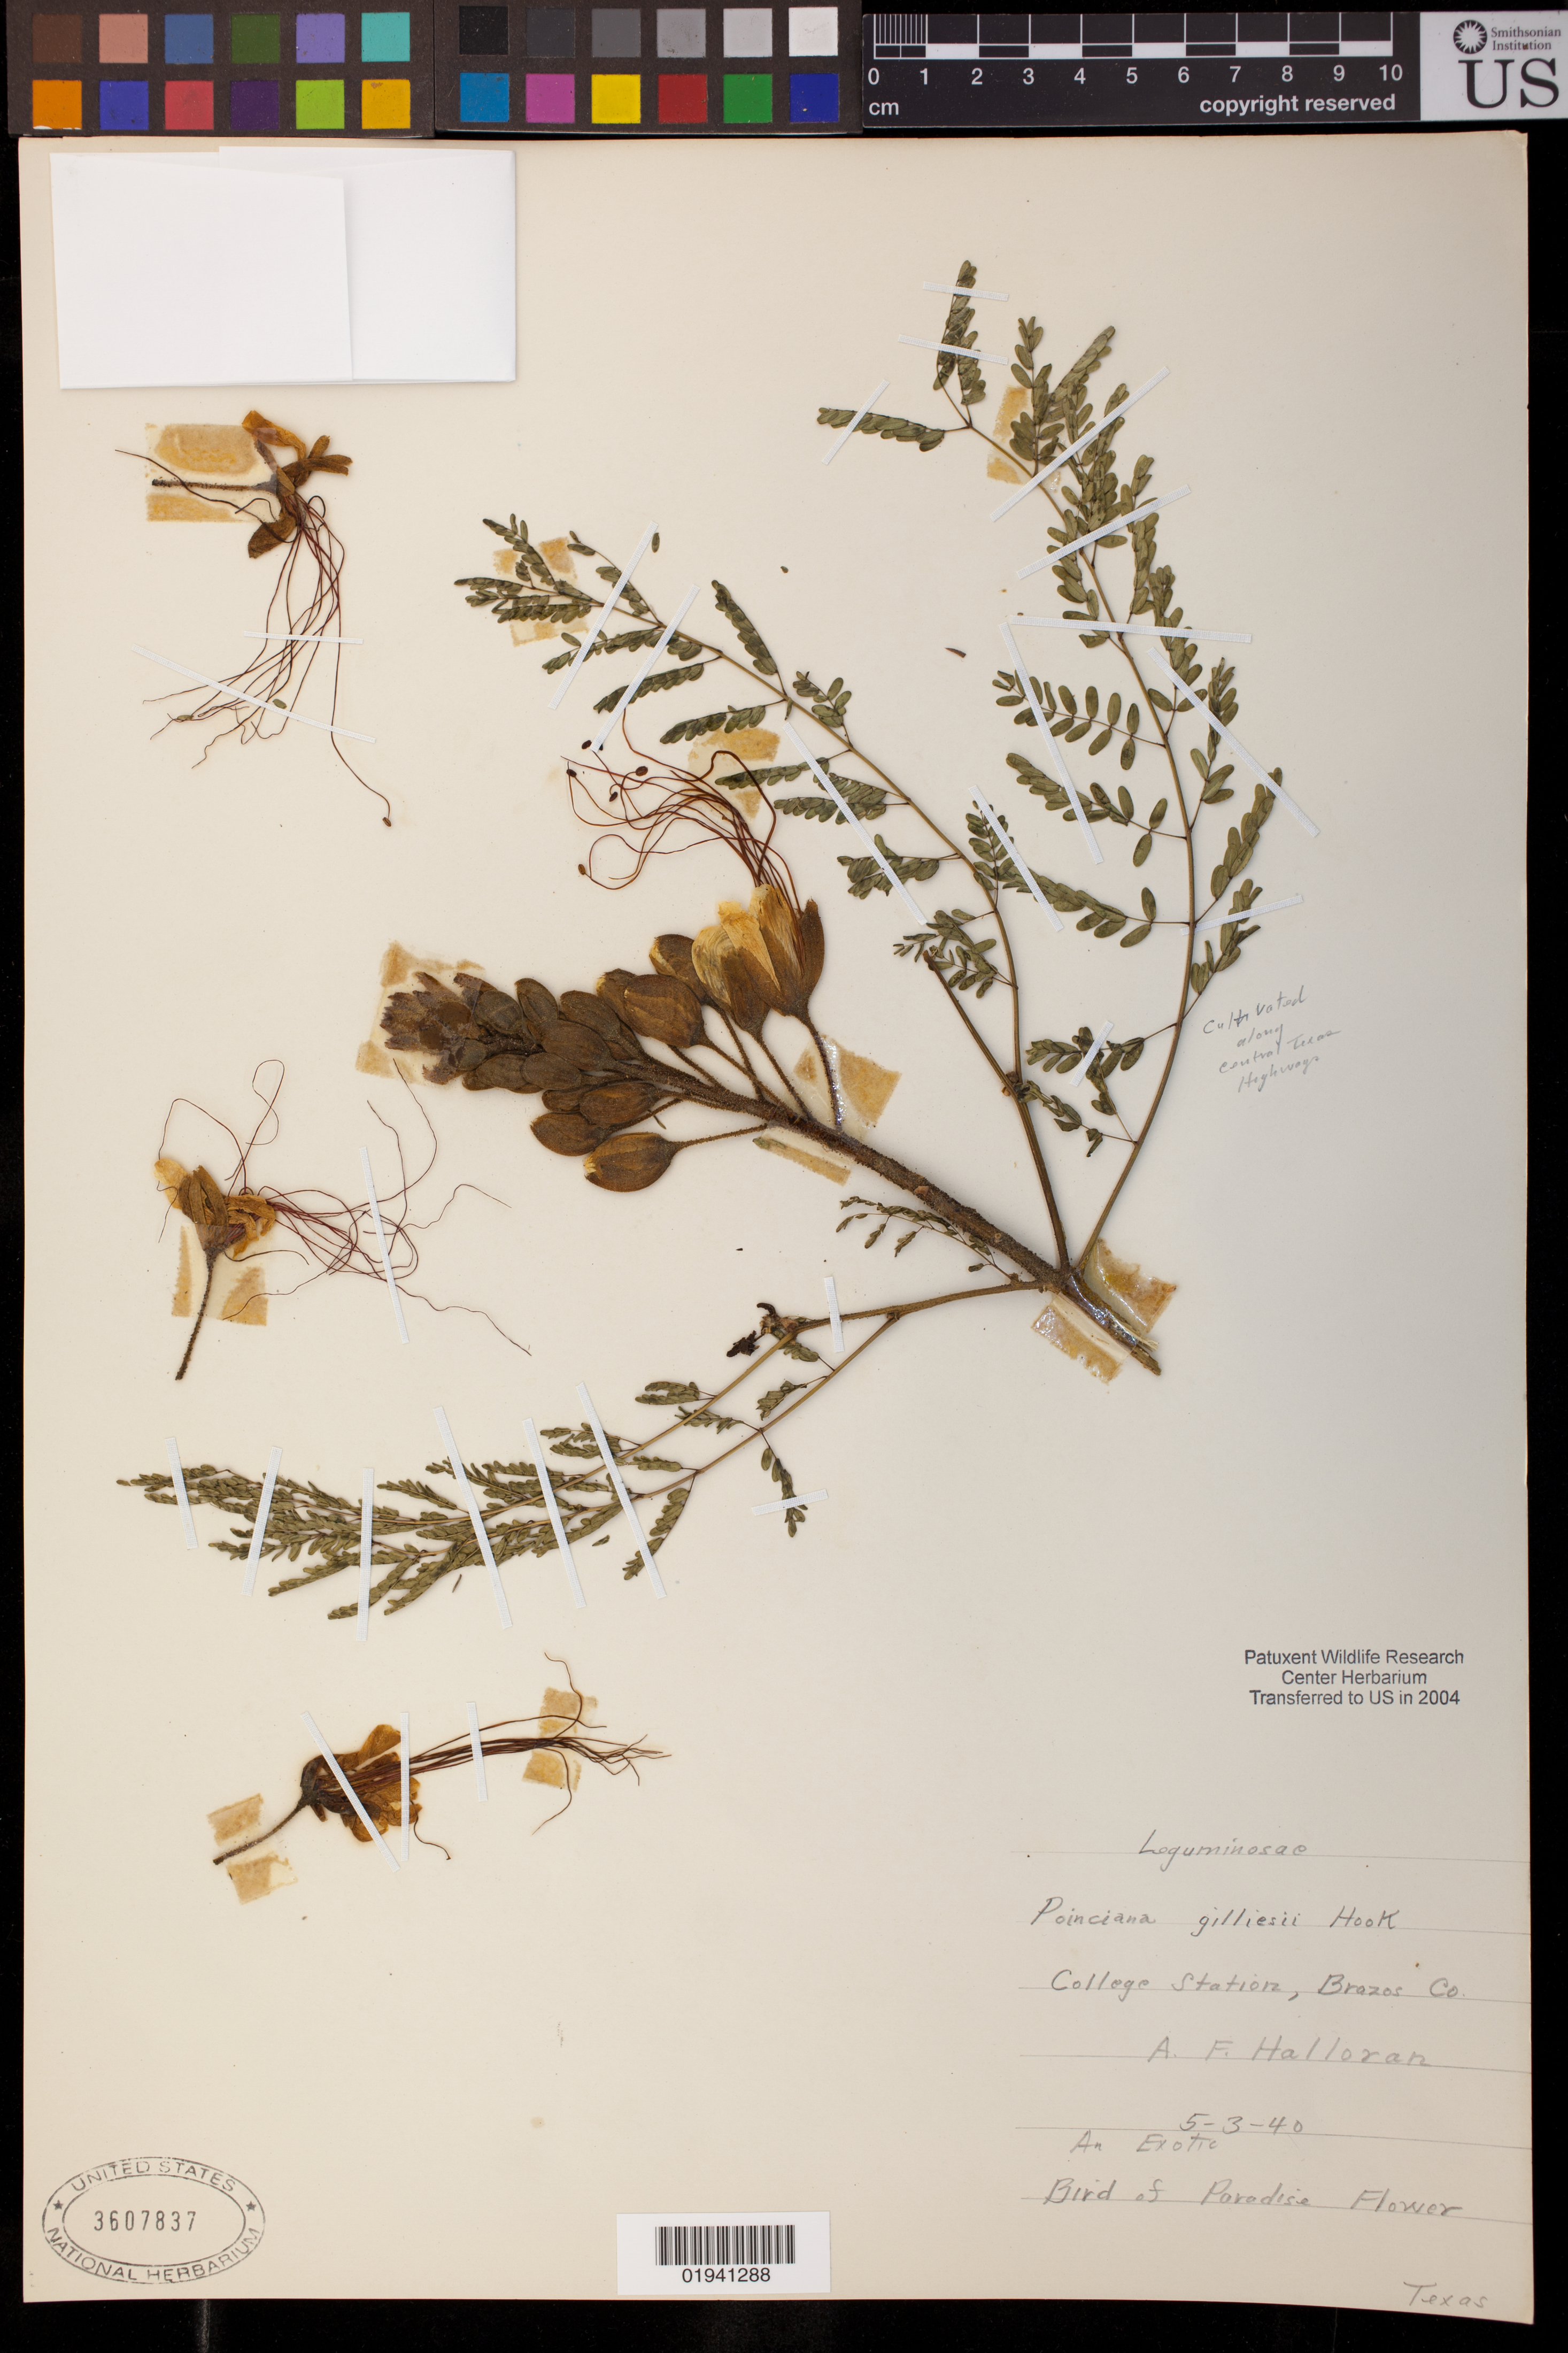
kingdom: Plantae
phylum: Tracheophyta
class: Magnoliopsida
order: Fabales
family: Fabaceae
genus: Erythrostemon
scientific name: Erythrostemon gilliesii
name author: (Hook.) Klotzsch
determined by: Strong, Mark T., (BOT), Smithsonian Institution - National Museum of Natural History (UNITED STATES)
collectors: A. Halloran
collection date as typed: Transcribed d/m/y: 05/3/40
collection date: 1940-03-05 or 1940-05-03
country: United States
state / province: Texas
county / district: Brazos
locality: College Station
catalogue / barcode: US 3607837